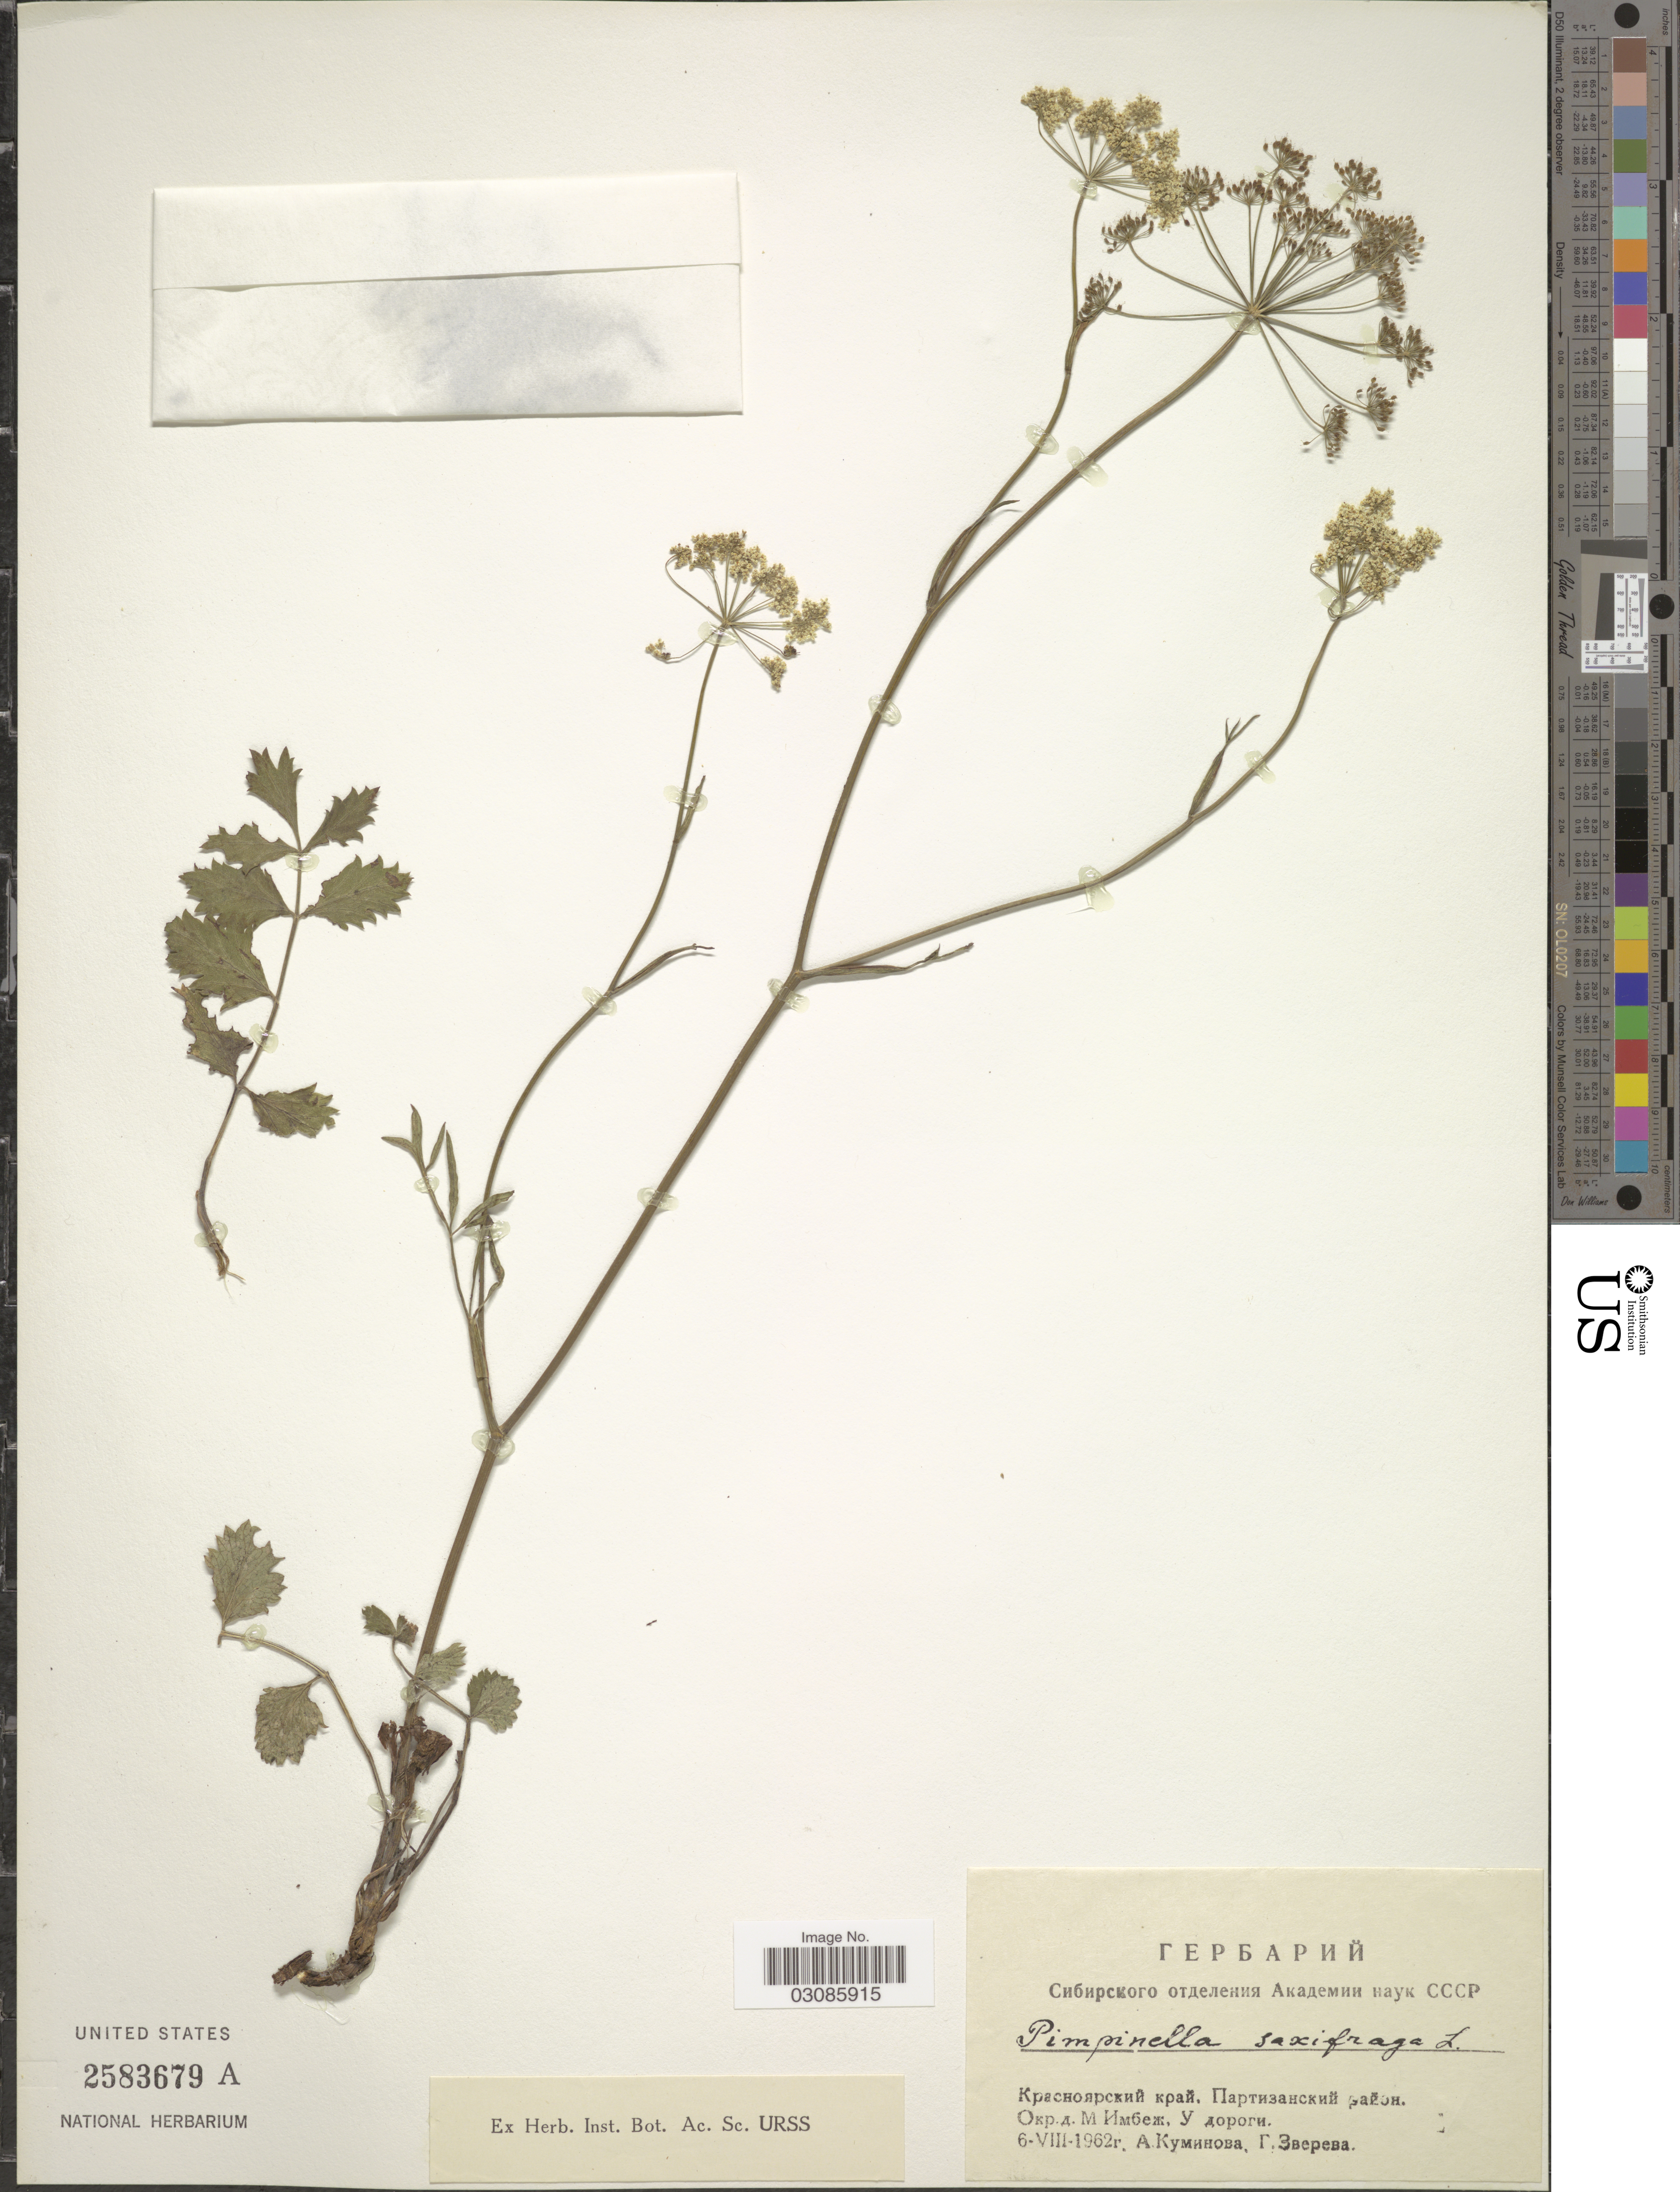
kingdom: Plantae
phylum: Tracheophyta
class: Magnoliopsida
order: Apiales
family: Apiaceae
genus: Pimpinella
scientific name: Pimpinella saxifraga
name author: L.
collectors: Collector illegible & Collector illegible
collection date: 1962-08-06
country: U.S.S.R.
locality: X.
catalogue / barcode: US 2583679A